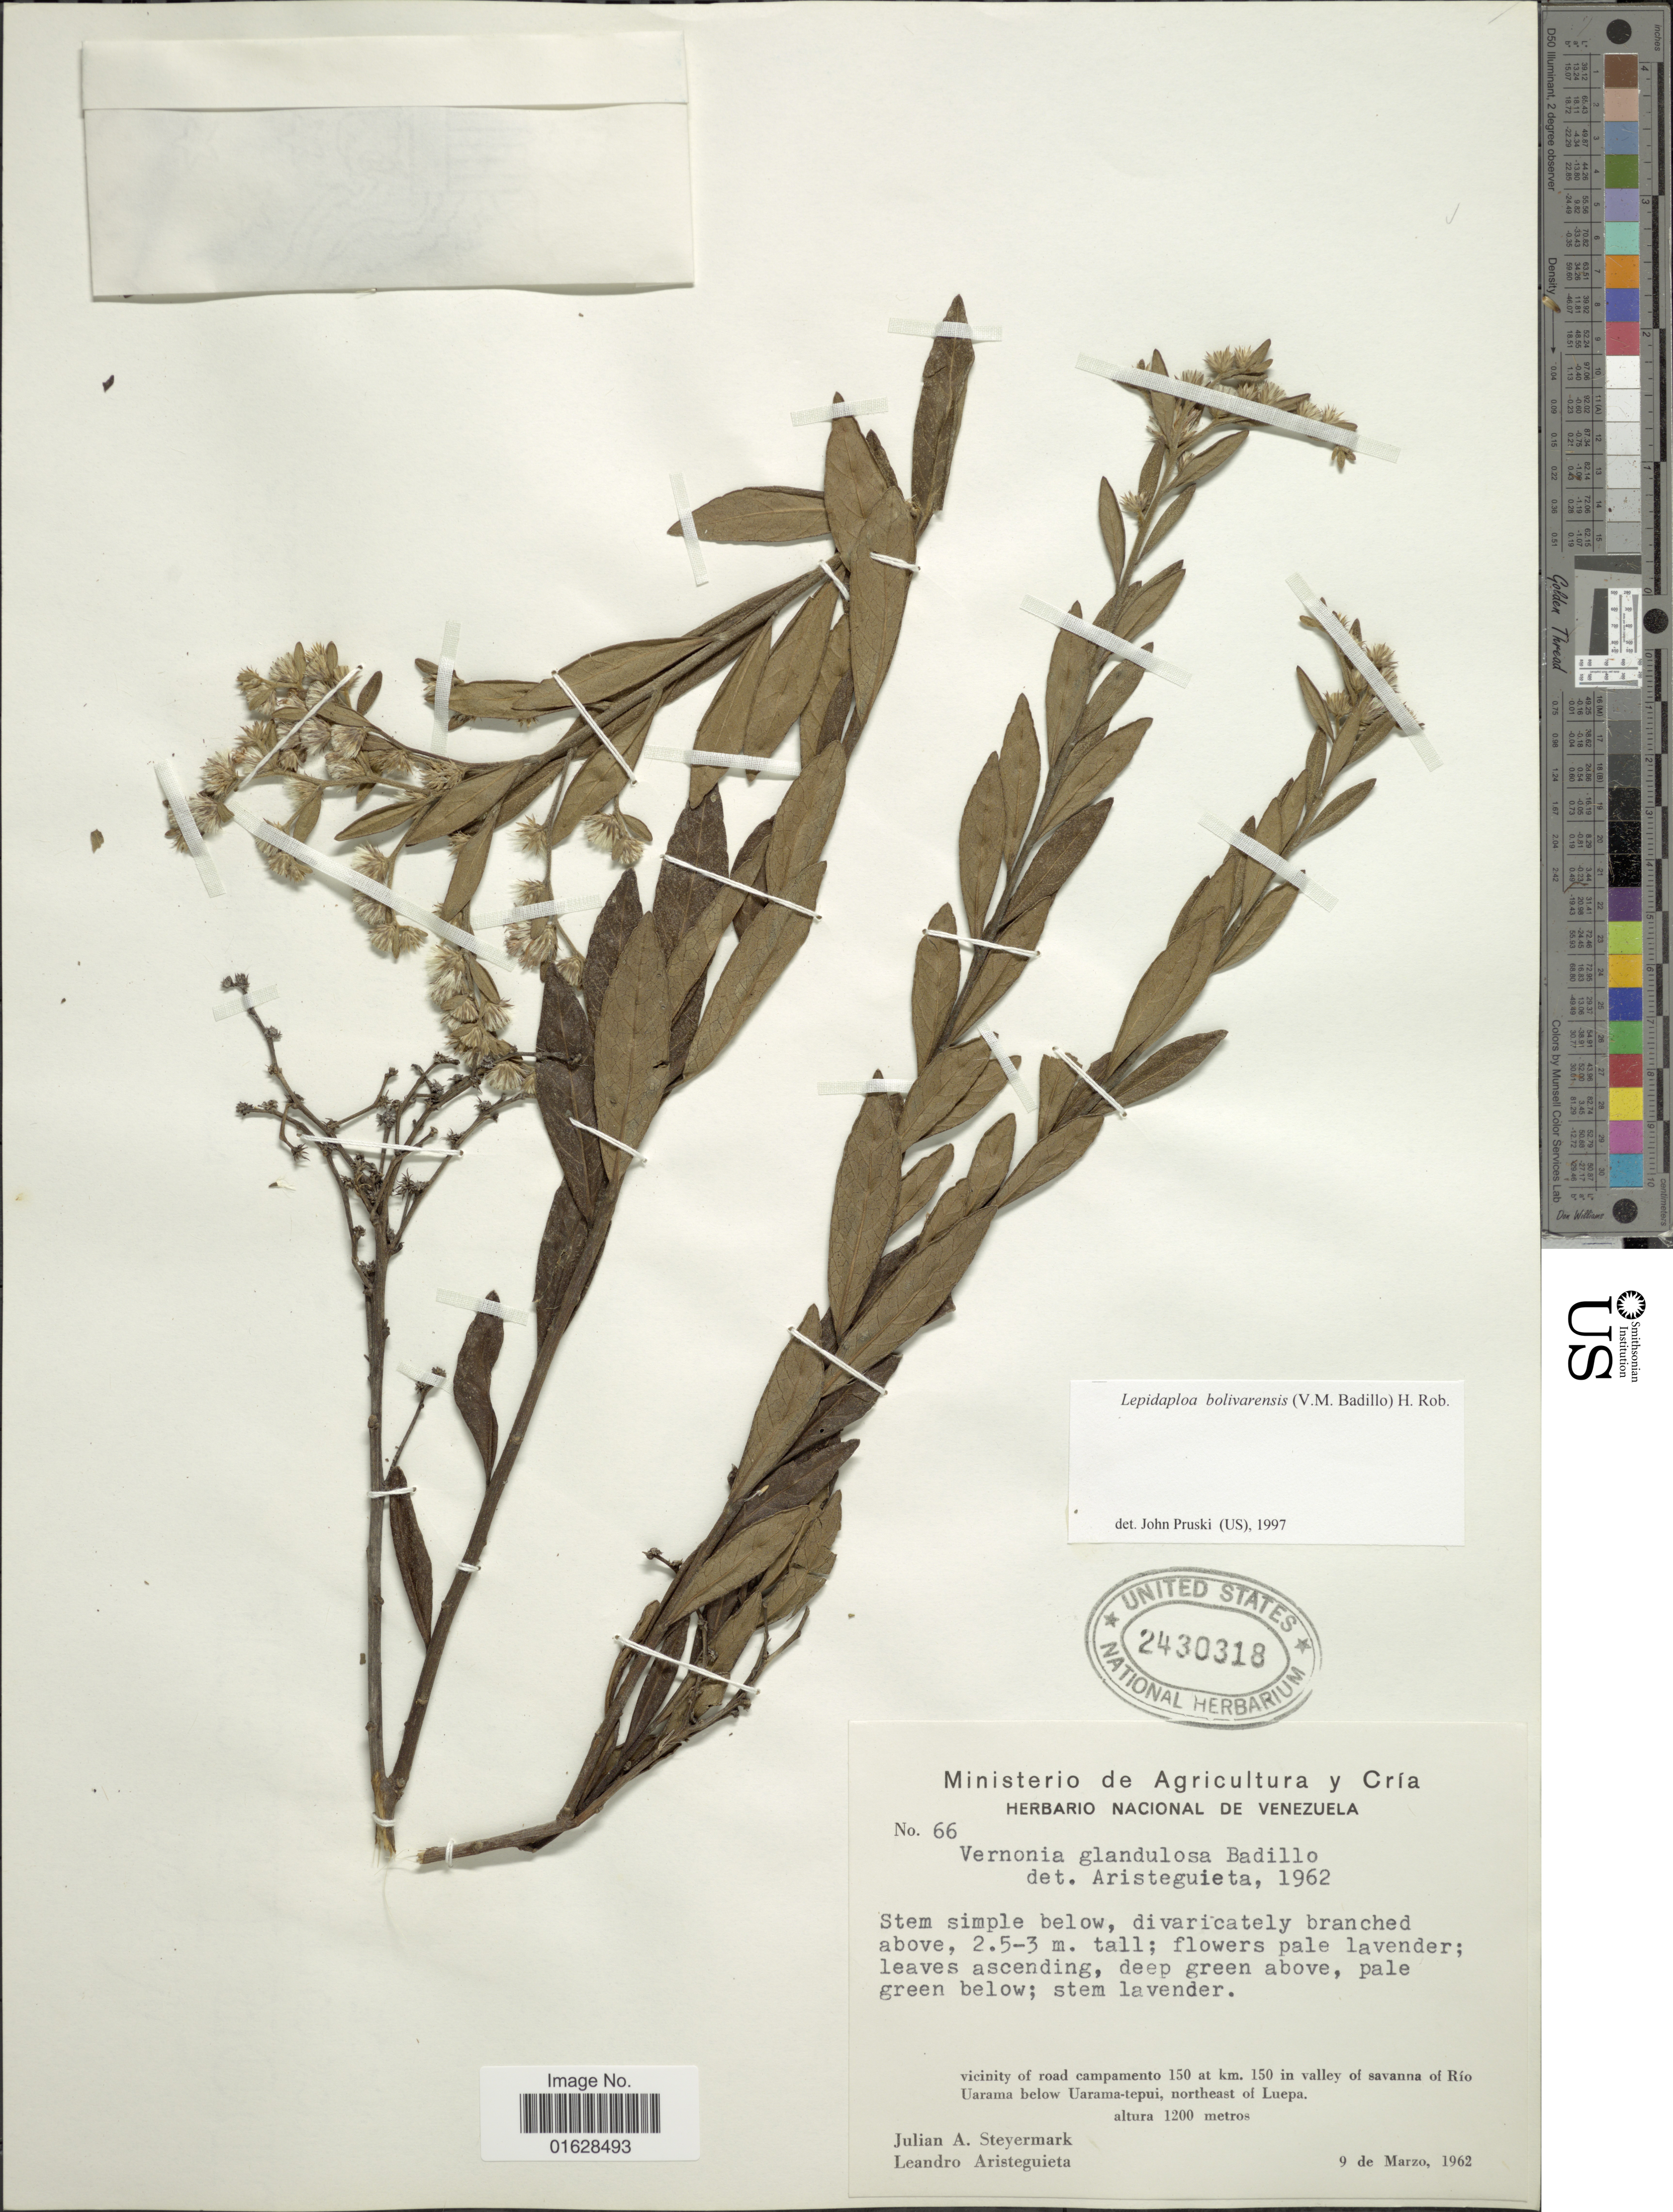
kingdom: Plantae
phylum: Tracheophyta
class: Magnoliopsida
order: Asterales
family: Asteraceae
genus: Lepidaploa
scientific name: Lepidaploa bolivarensis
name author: (V.M. Badillo) H. Rob.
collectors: J. Steyermark & L. Aristeguieta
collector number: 66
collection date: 1962-03-09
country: Venezuela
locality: Vicinity of road campamento 150 at km, 150 in valley of savanna of Rio Uarama below Uarama-tepui, northeast of Luepa.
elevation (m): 1200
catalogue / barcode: US 2430318